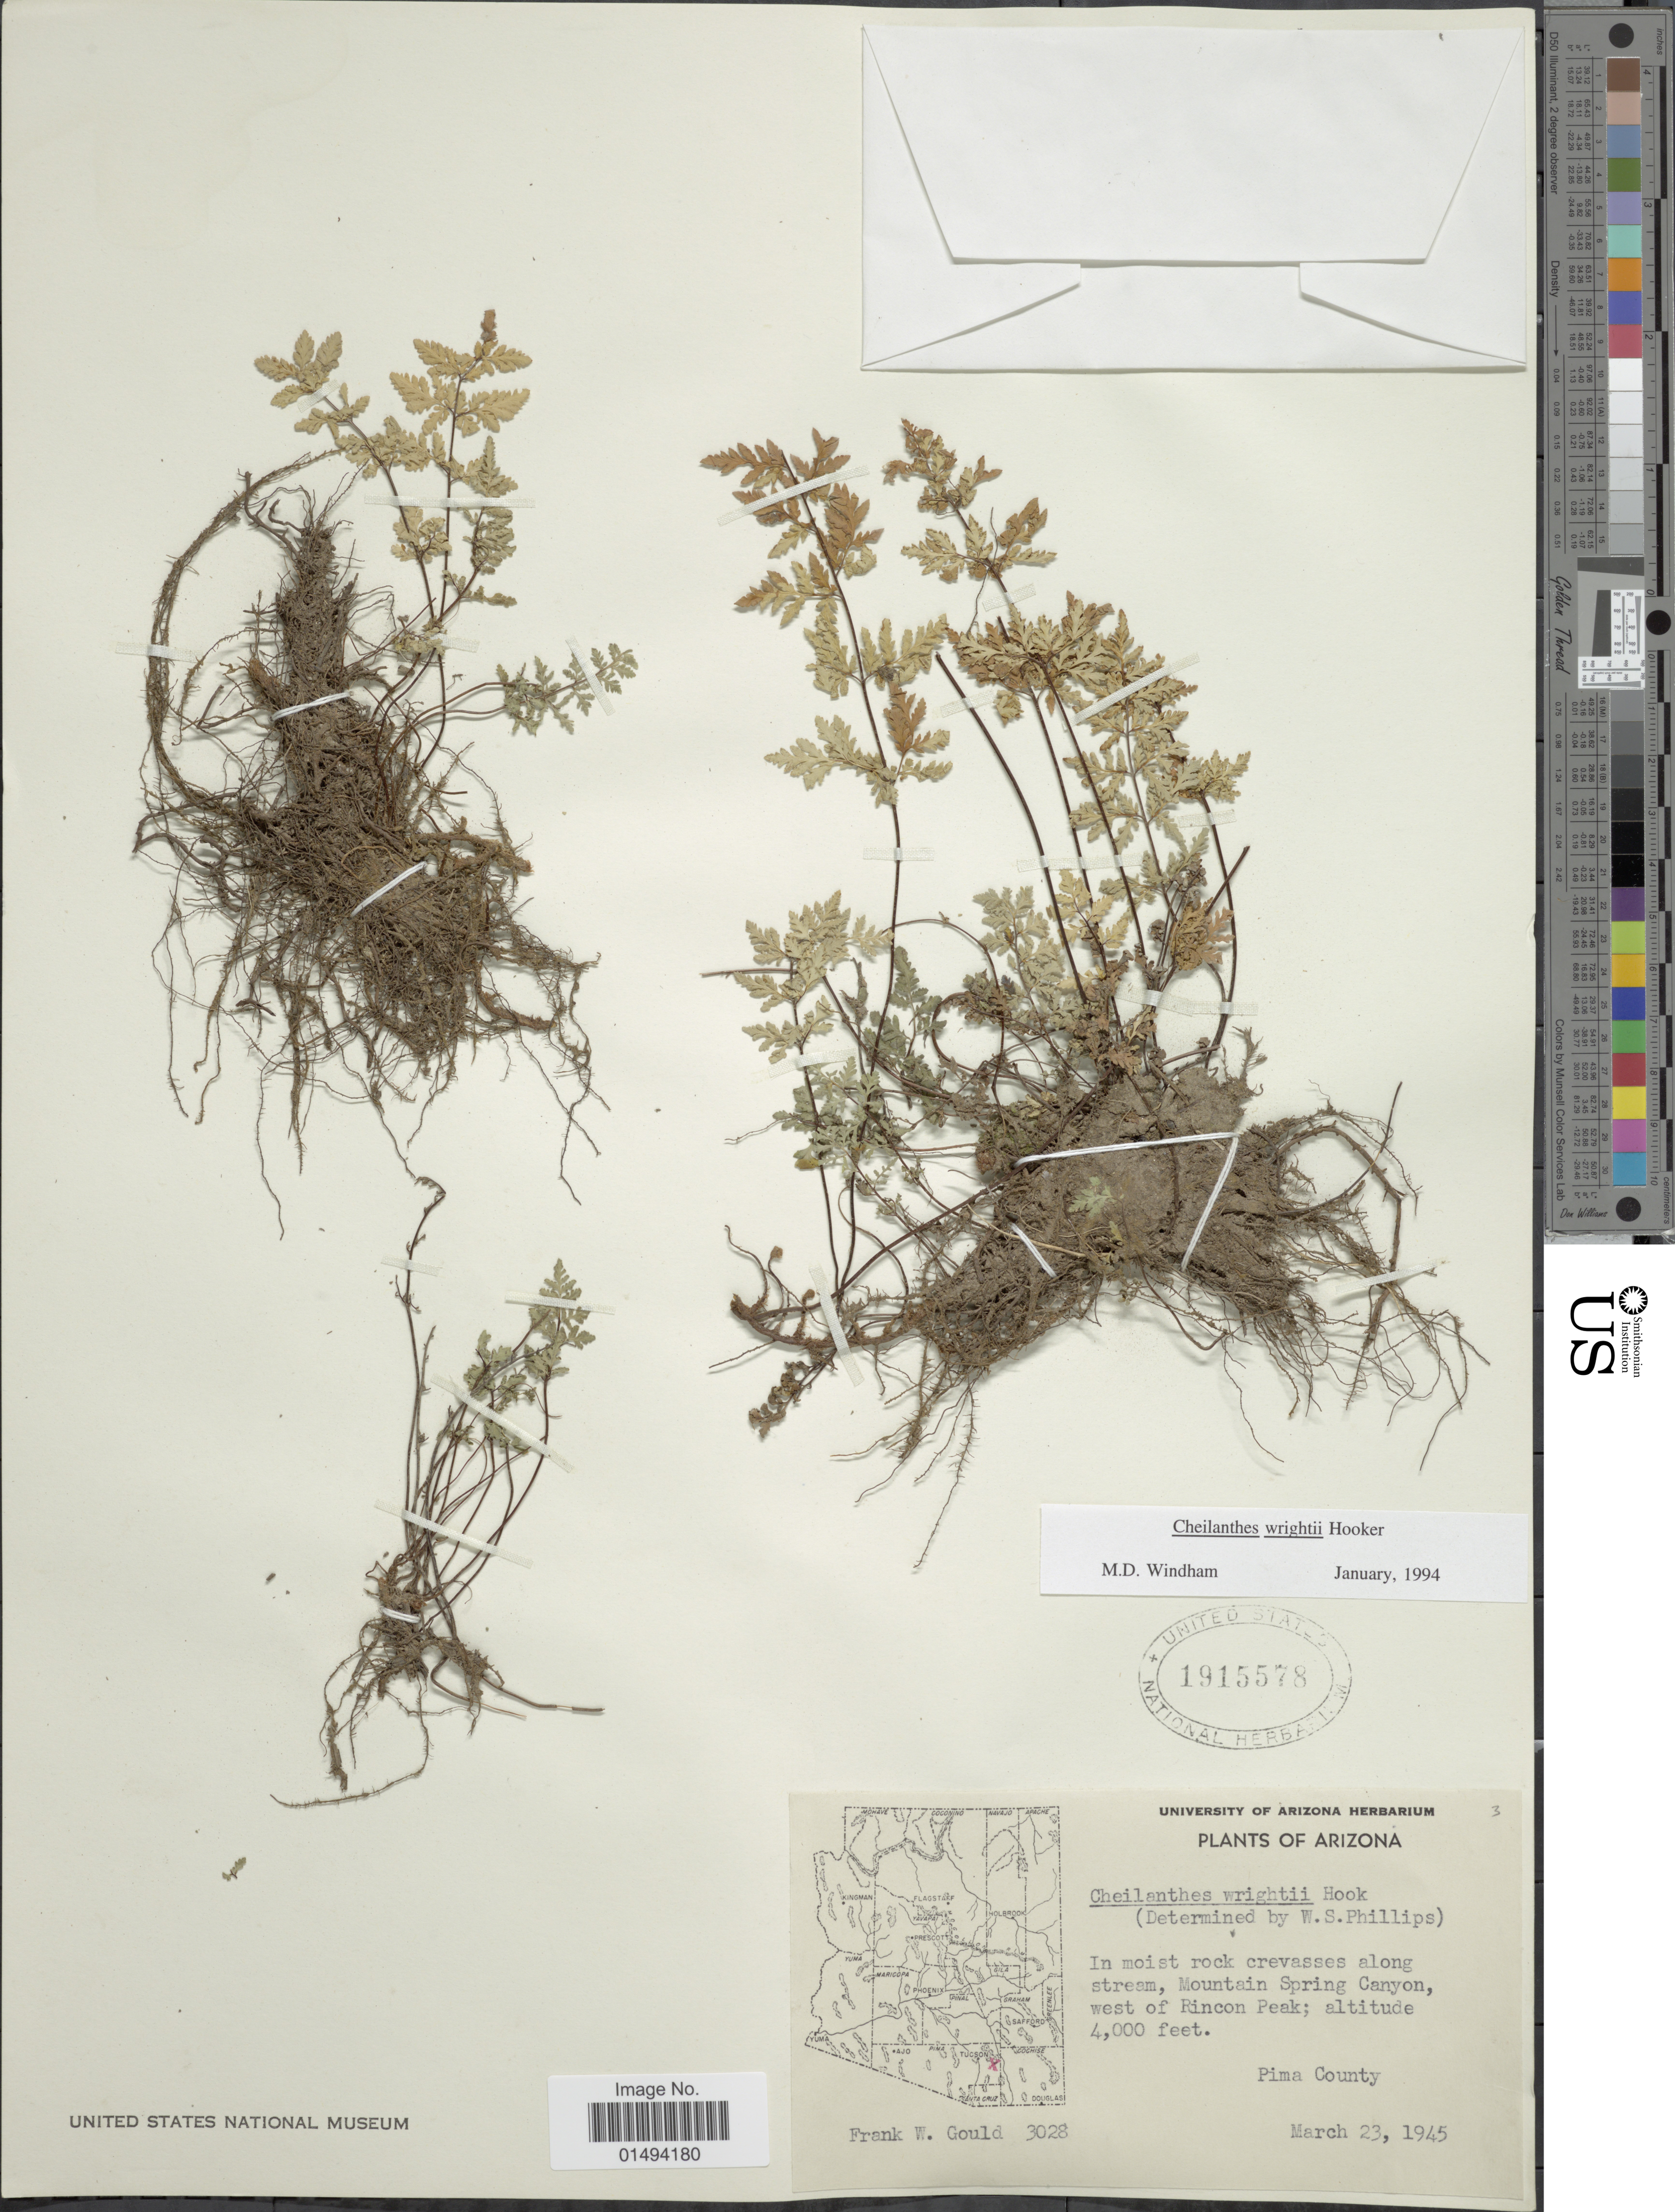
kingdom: Plantae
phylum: Tracheophyta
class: Polypodiopsida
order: Polypodiales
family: Pteridaceae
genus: Myriopteris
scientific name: Myriopteris wrightii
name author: (Hook.) Grusz & Windham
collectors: F. W. Gould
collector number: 3028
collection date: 1945-03-23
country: United States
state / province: Arizona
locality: Arizona, In moist rock crevasses along stream, Mountain Spring Canyon, west of Rincon Peak, Pima County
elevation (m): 1219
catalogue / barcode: US 1915578